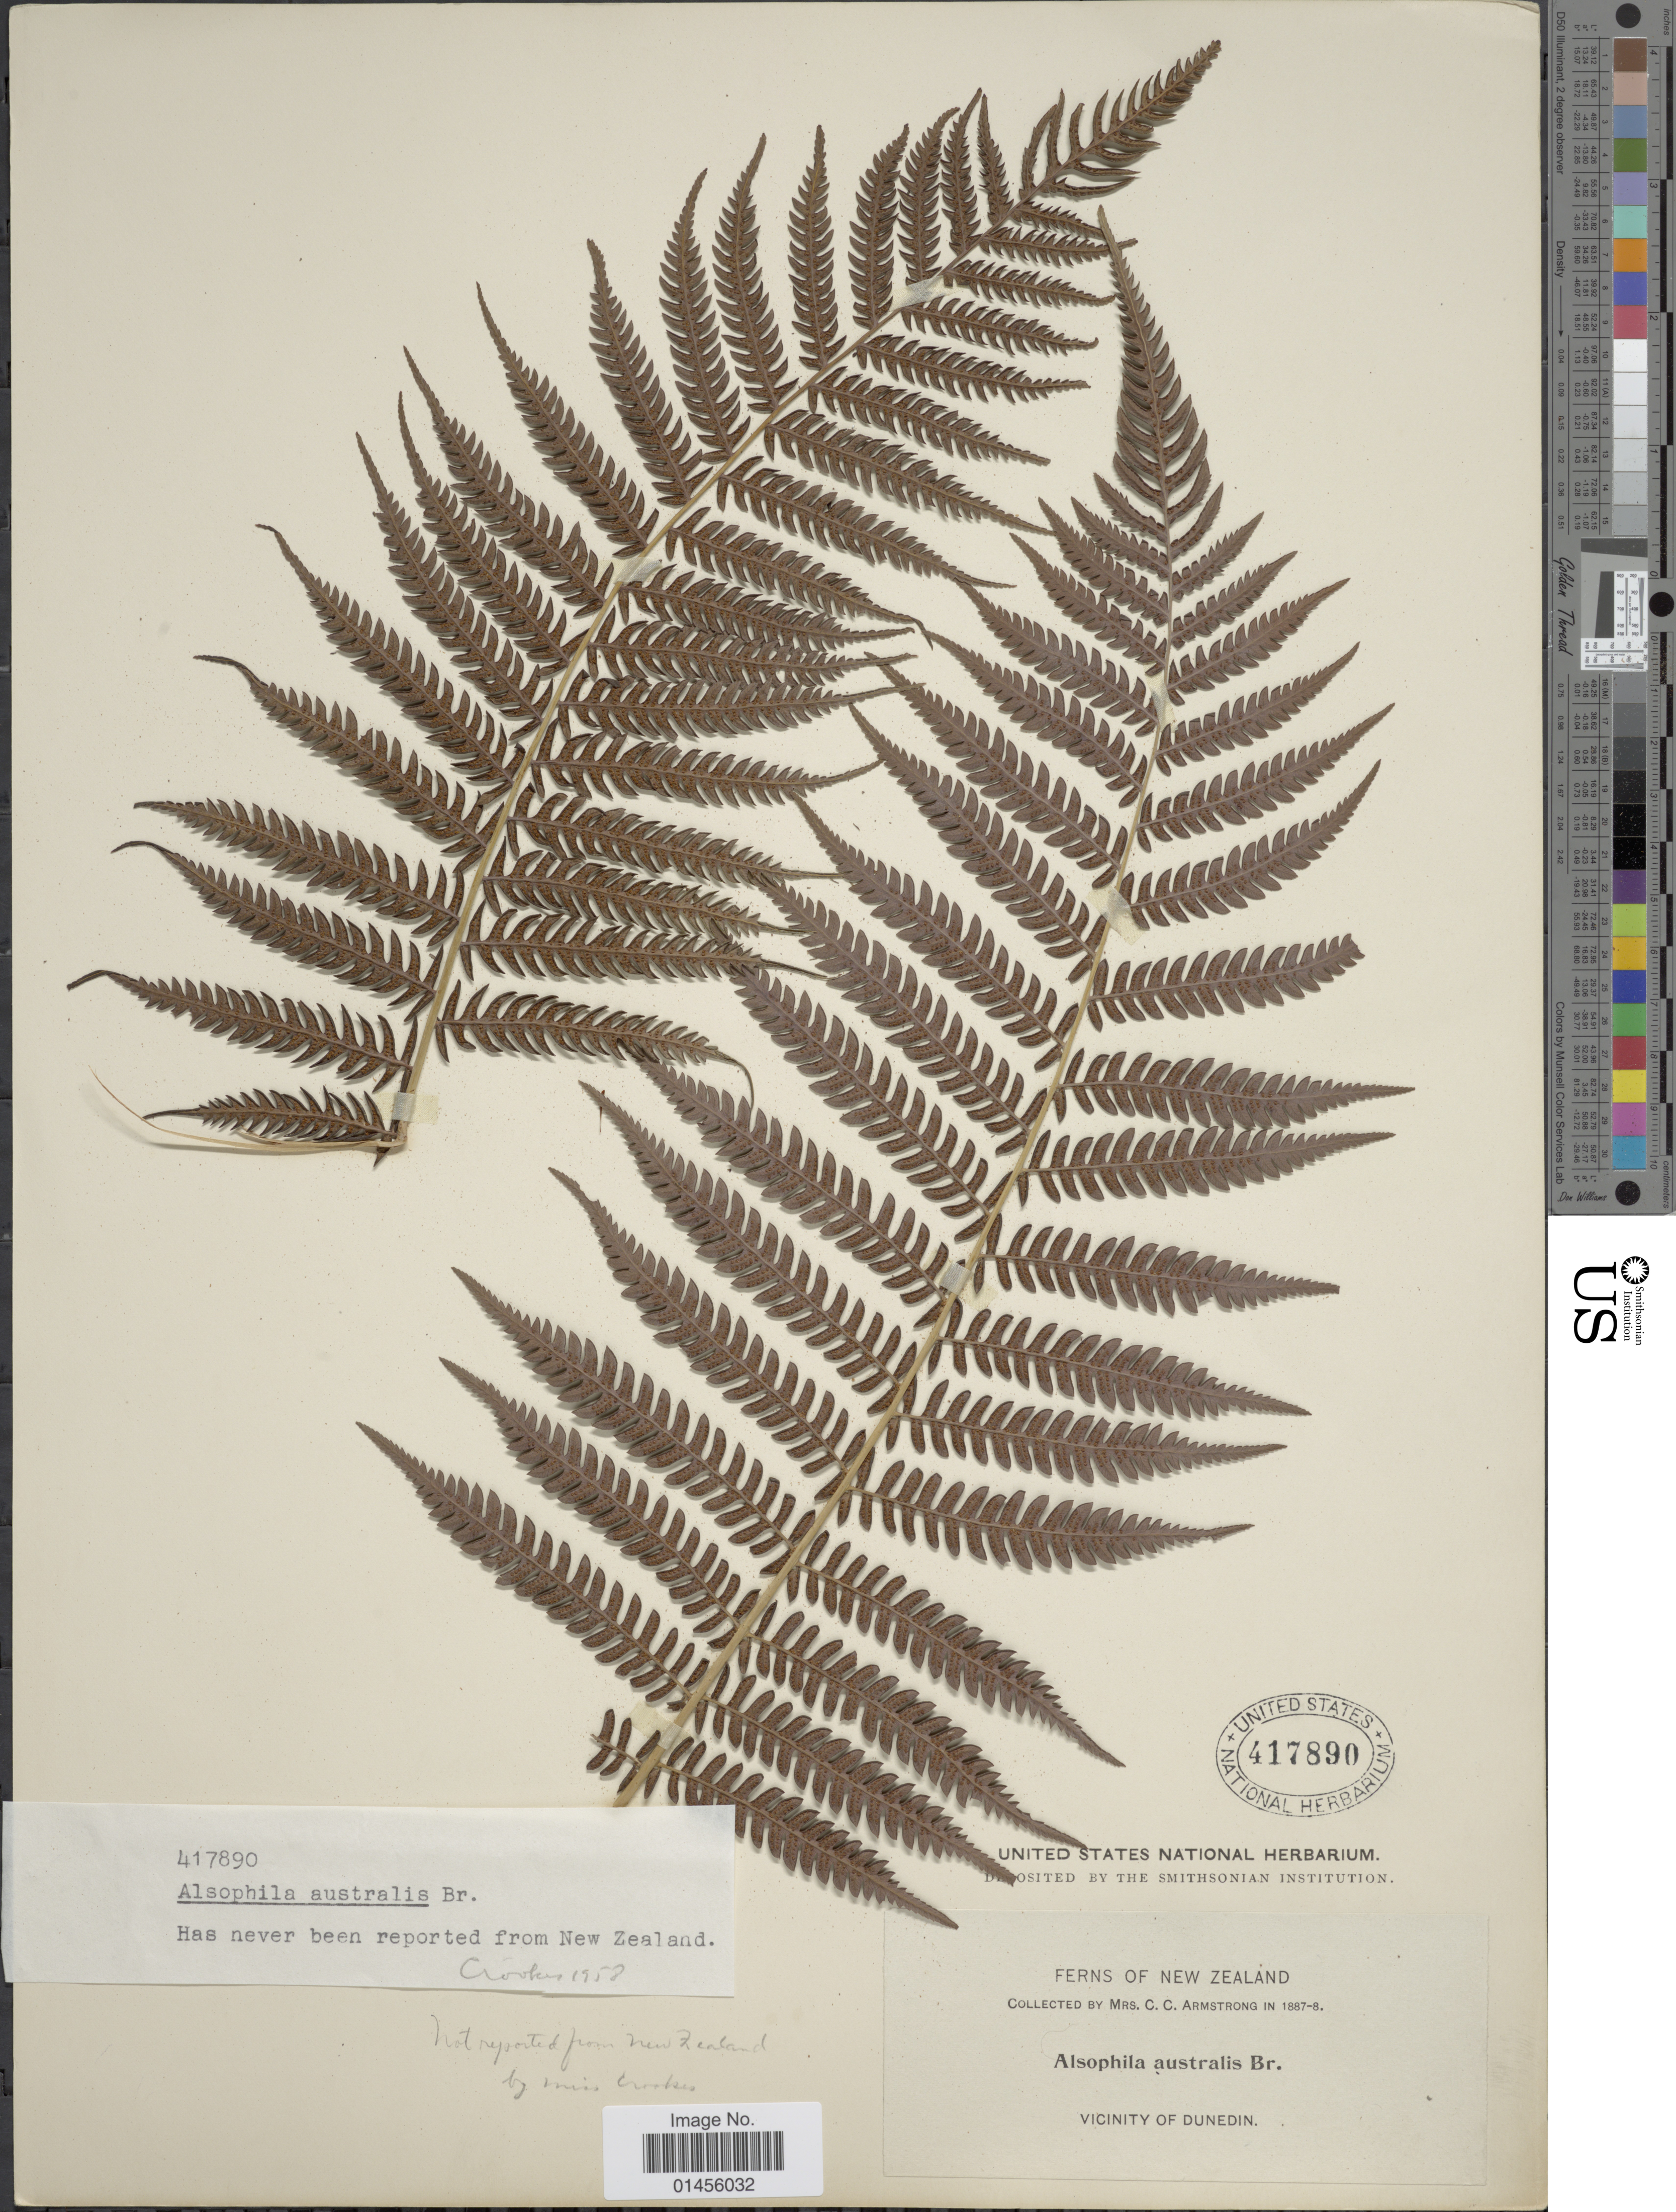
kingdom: Plantae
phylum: Tracheophyta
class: Polypodiopsida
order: Cyatheales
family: Cyatheaceae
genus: Alsophila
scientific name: Alsophila australis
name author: R. Br.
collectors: C. Armstrong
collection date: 1887/1888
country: New Zealand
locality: Vicinity of Dunedin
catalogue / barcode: US 417890